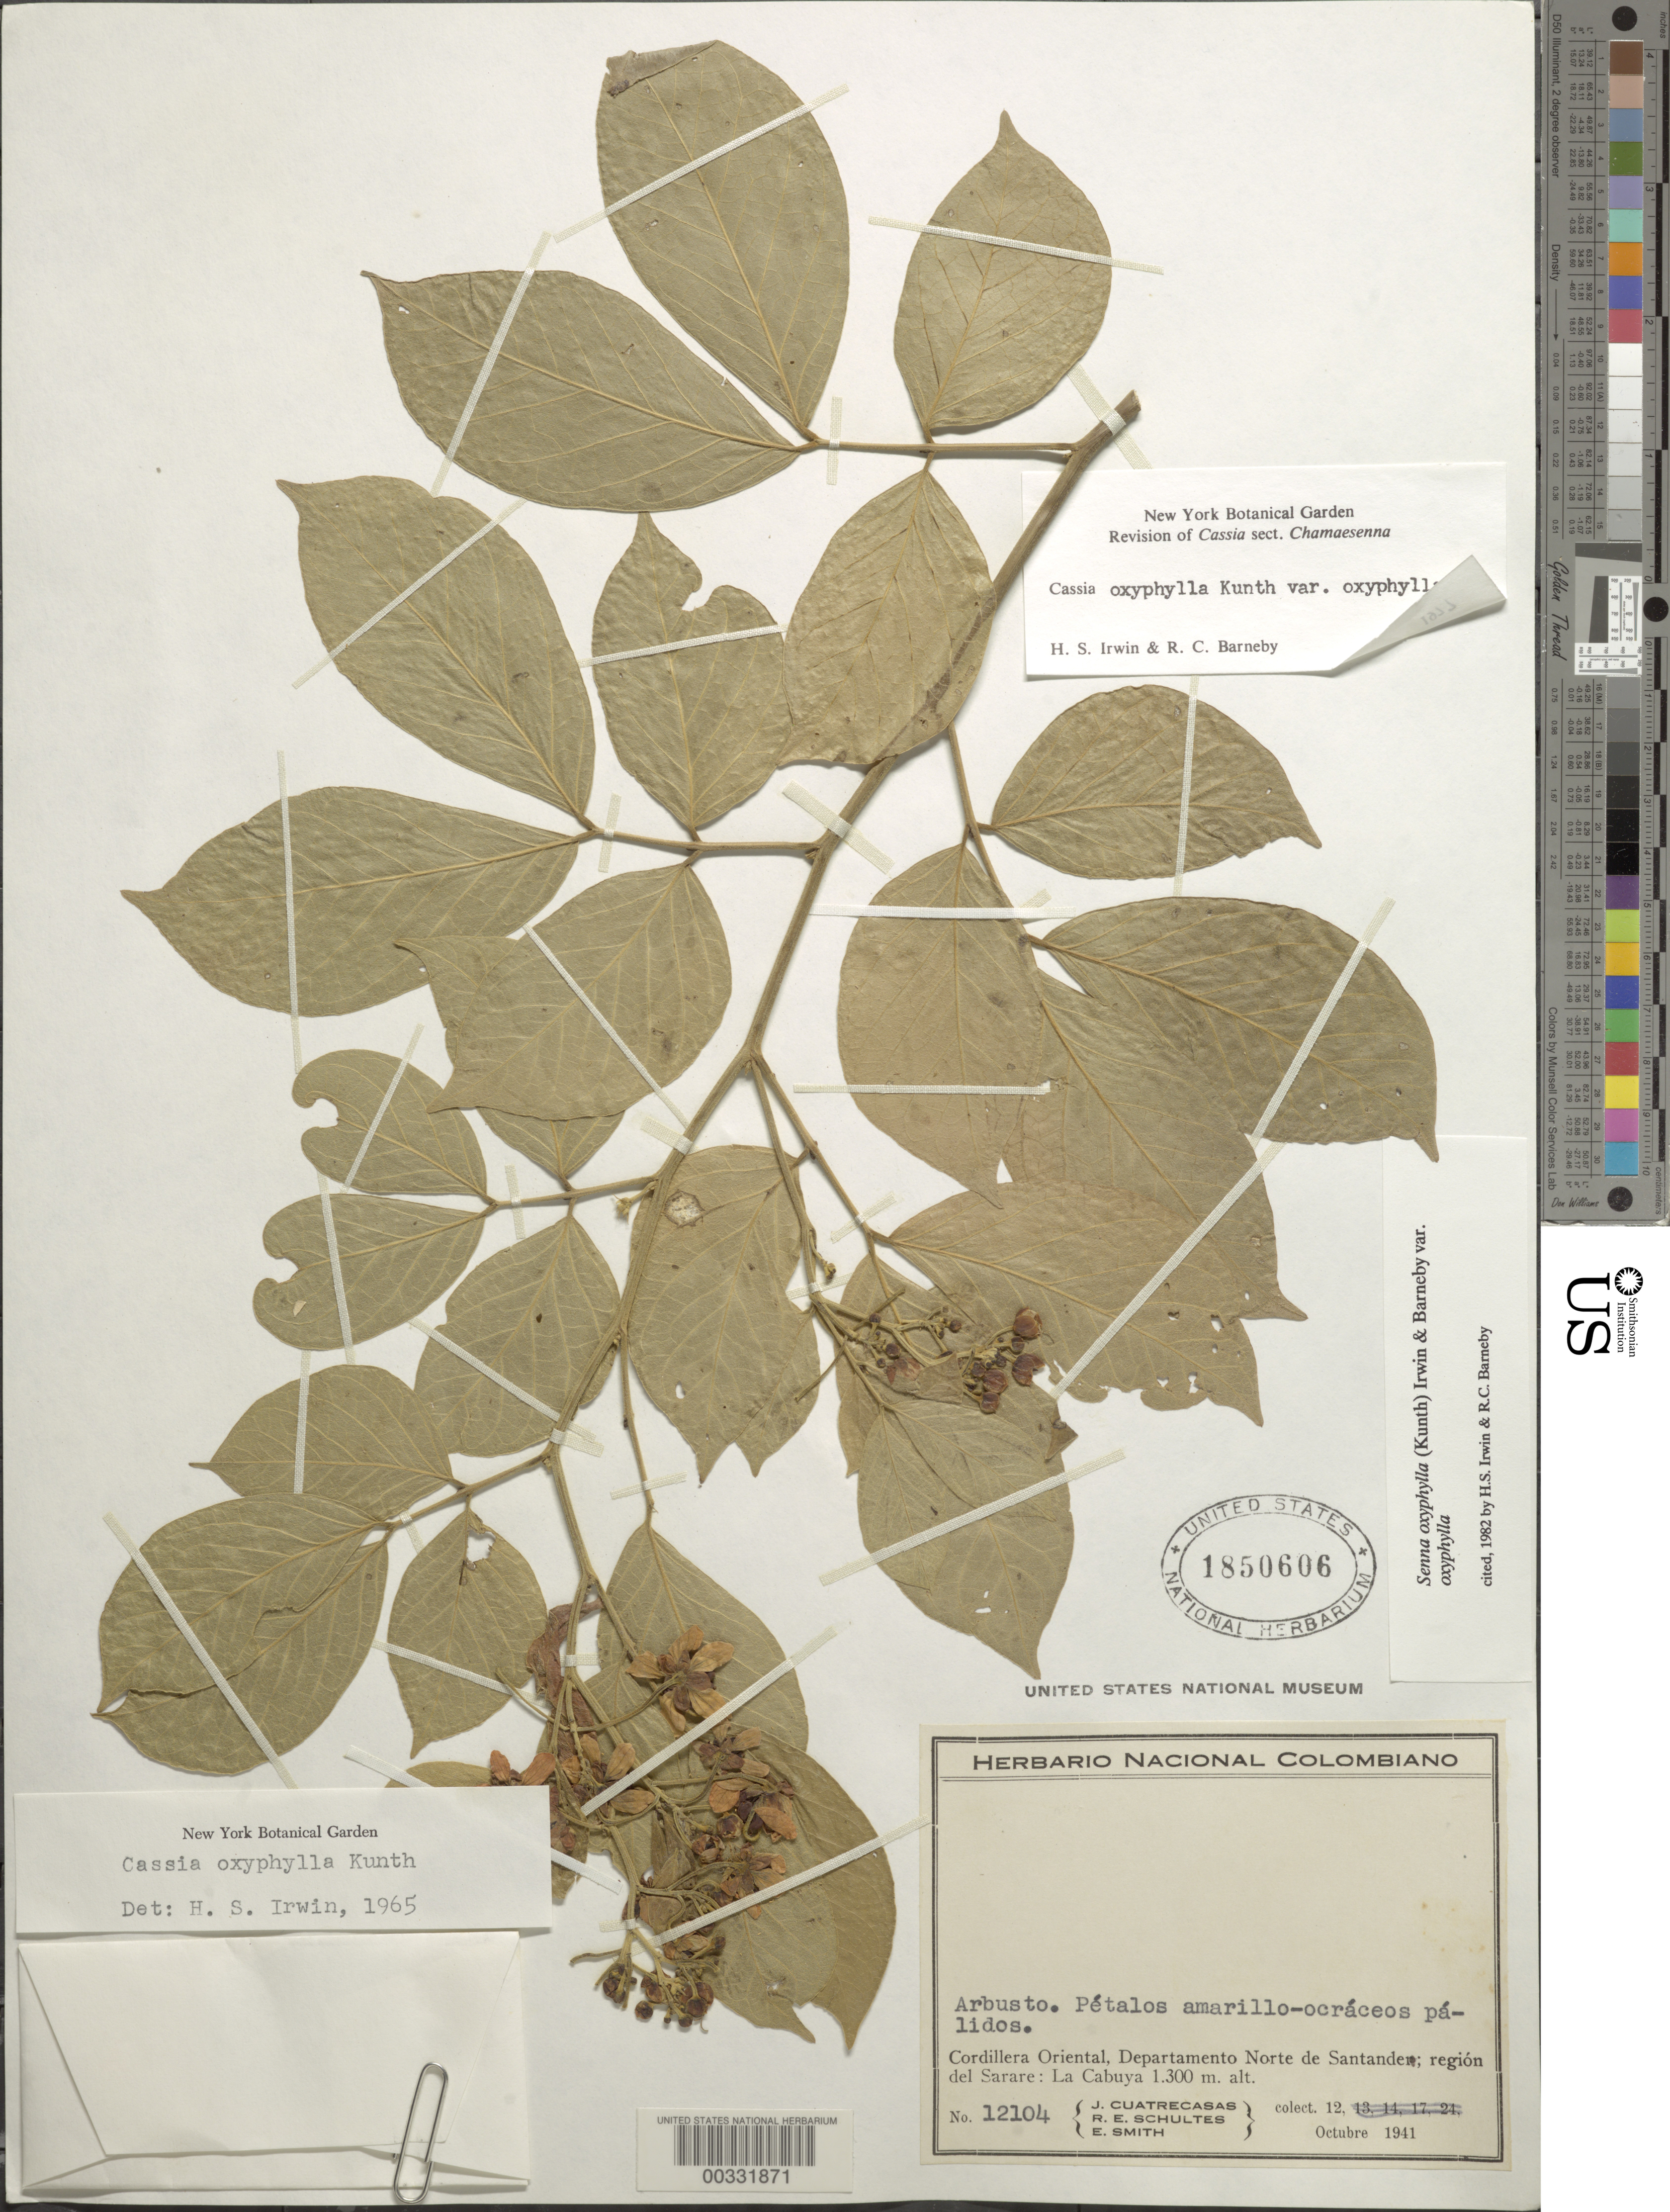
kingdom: Plantae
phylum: Tracheophyta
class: Magnoliopsida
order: Fabales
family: Fabaceae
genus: Senna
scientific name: Senna oxyphylla var. oxyphylla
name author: (Kunth) H.S. Irwin & Barneby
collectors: J. Cuatrecasas, R. E. Schultes & C. E. Smith Jr.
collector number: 12104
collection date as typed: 12 Oct 1941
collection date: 1941-10-12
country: Colombia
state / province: Norte de Santander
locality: Region del Sarare; la Cubuya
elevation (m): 1300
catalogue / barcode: US 1850606